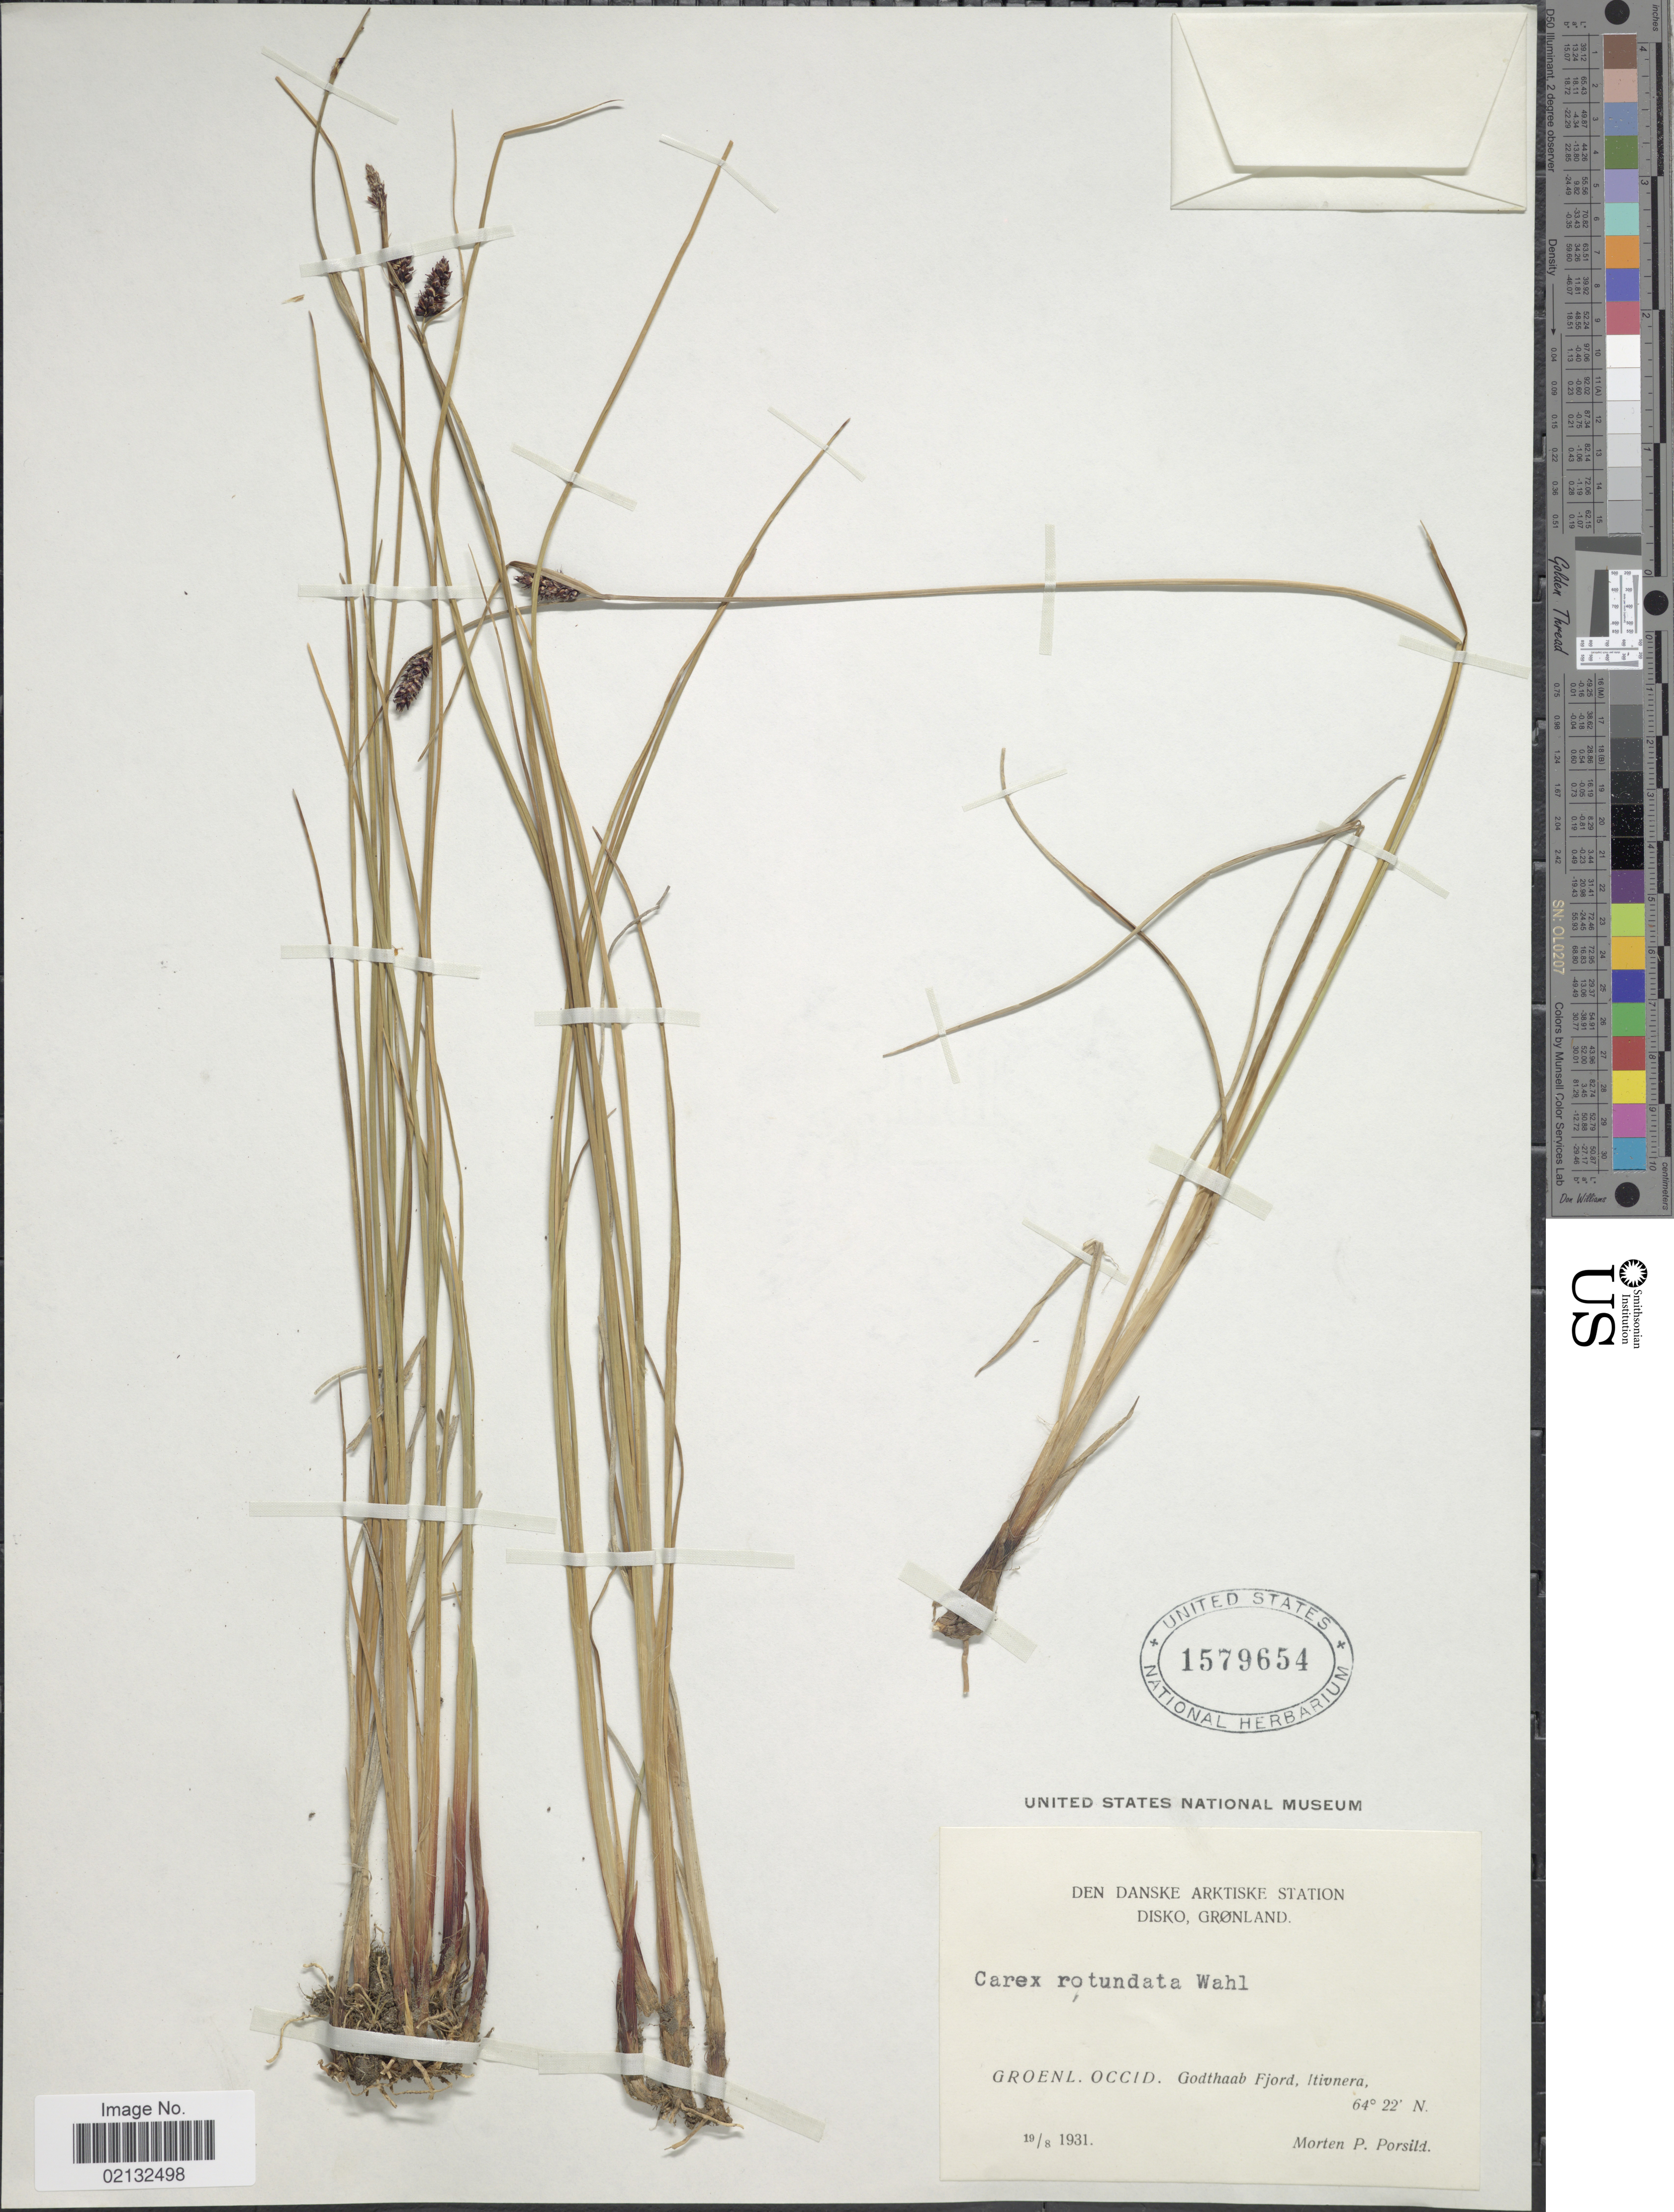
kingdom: Plantae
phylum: Tracheophyta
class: Liliopsida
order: Poales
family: Cyperaceae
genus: Carex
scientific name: Carex rotundata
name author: Wahlenb.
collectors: M. P. Porsild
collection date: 1931-08-19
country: Greenland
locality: Disko Gronland. Groenl. Occid. Godthaab Fjord, Itivnera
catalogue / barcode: US 1579654